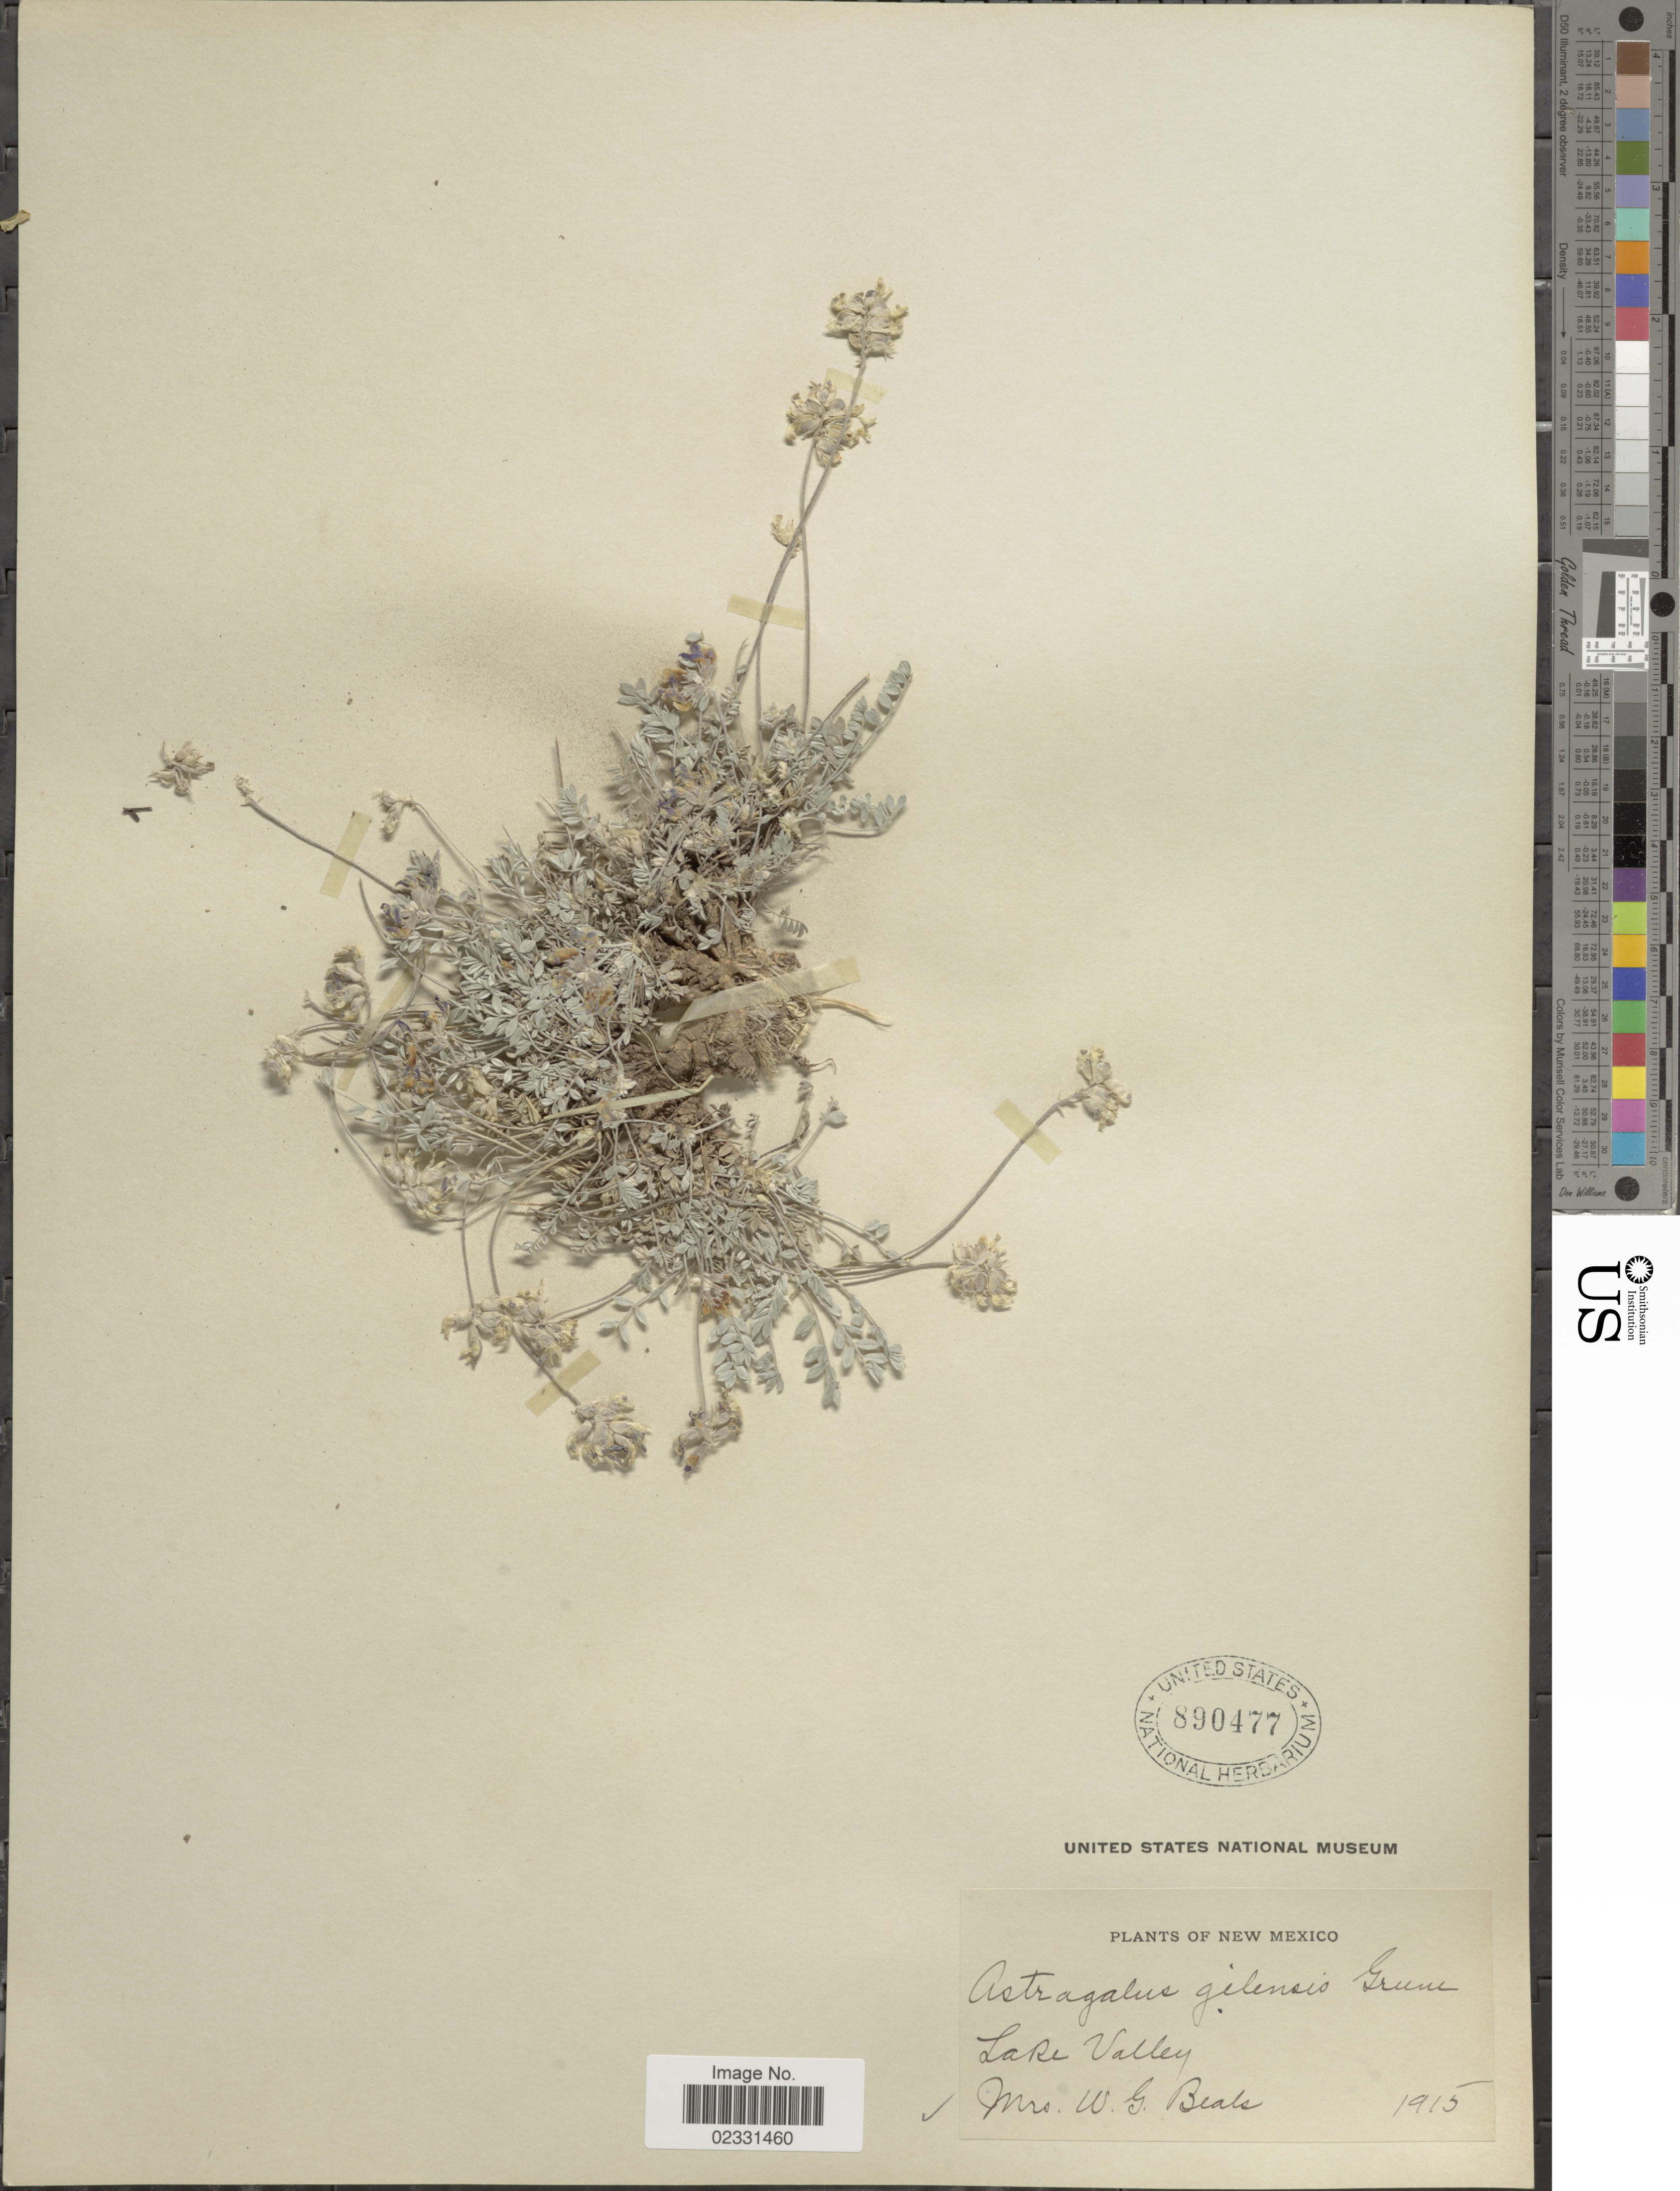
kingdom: Plantae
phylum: Tracheophyta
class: Magnoliopsida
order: Fabales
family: Fabaceae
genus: Astragalus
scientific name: Astragalus gilensis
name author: Greene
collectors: Mrs. W. G. Beals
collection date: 1915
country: United States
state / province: New Mexico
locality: Lake Valley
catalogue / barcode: US 890477